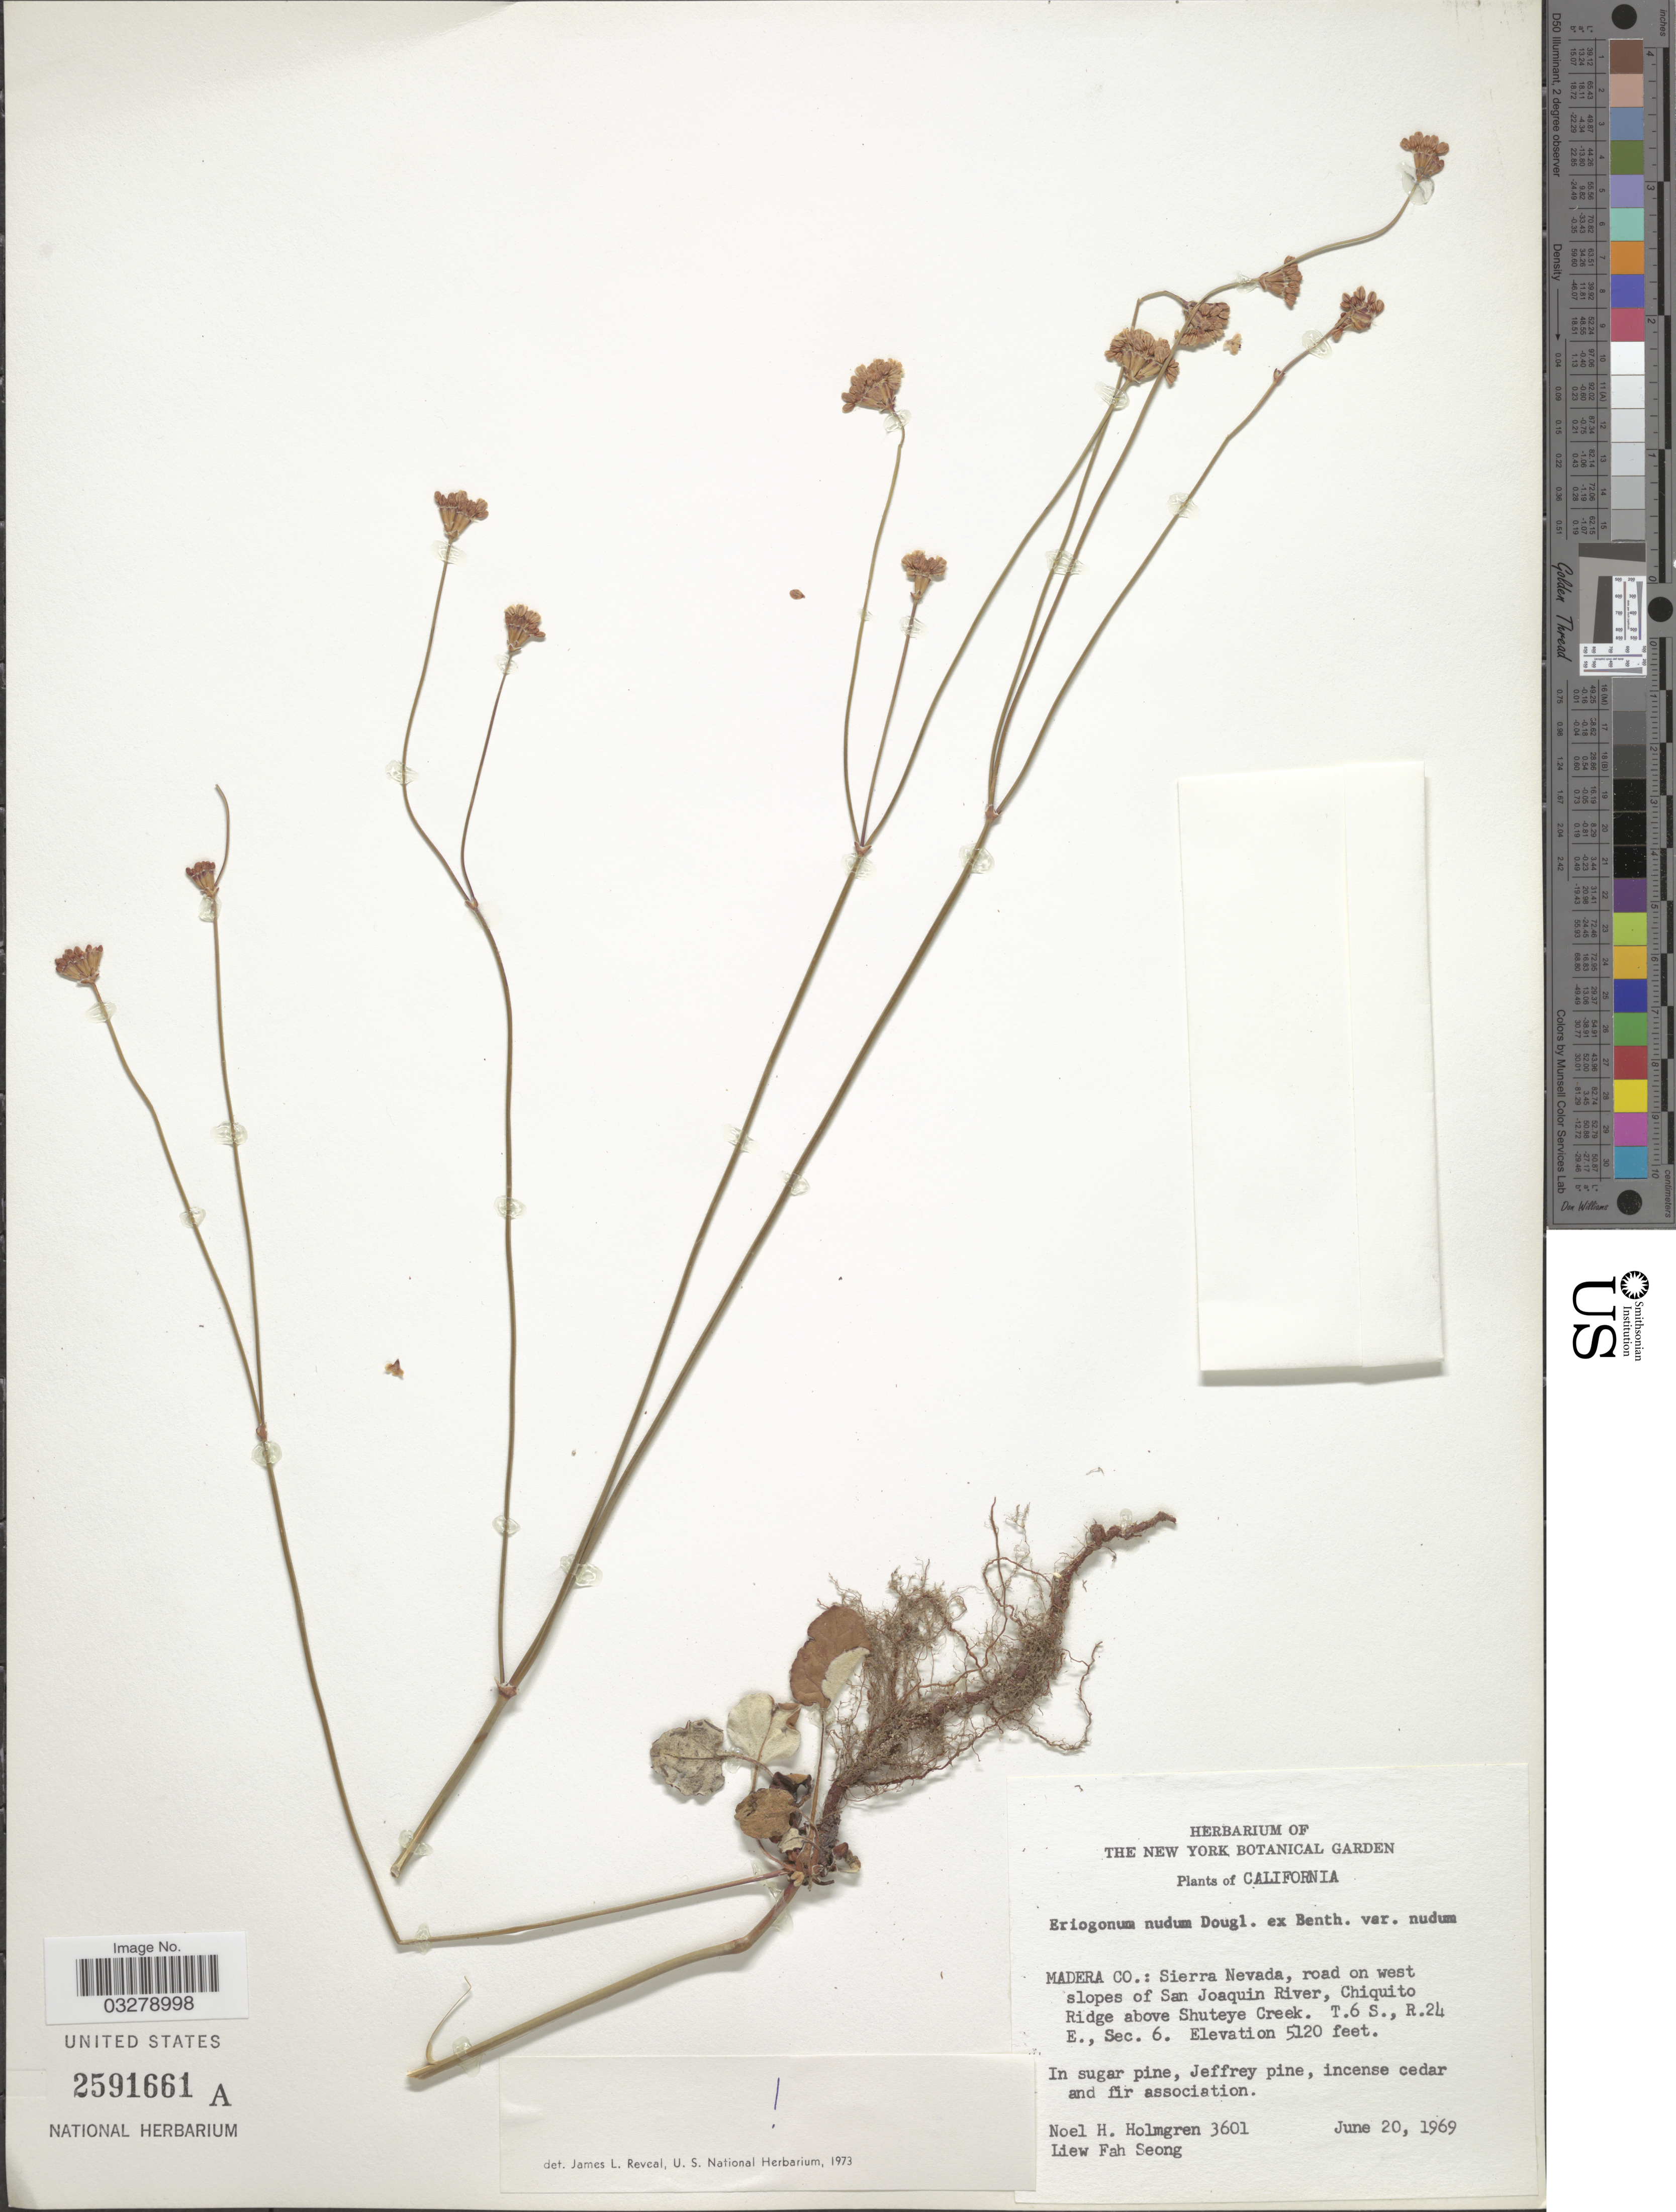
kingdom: Plantae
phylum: Tracheophyta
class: Magnoliopsida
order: Caryophyllales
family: Polygonaceae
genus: Eriogonum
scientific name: Eriogonum nudum var. nudum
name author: Douglas ex Benth.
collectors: N. H. Holmgren & L. F. Seong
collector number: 3601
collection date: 1969-06-20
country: United States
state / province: California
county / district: Madera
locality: Madera Co.: Sierra Nevada, road on west slopes of San Joaquin River, Chiquito Ridge above Shuteye Creek, T.6 S, R.24 E, Sec. 6.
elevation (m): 1561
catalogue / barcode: US 2591661A